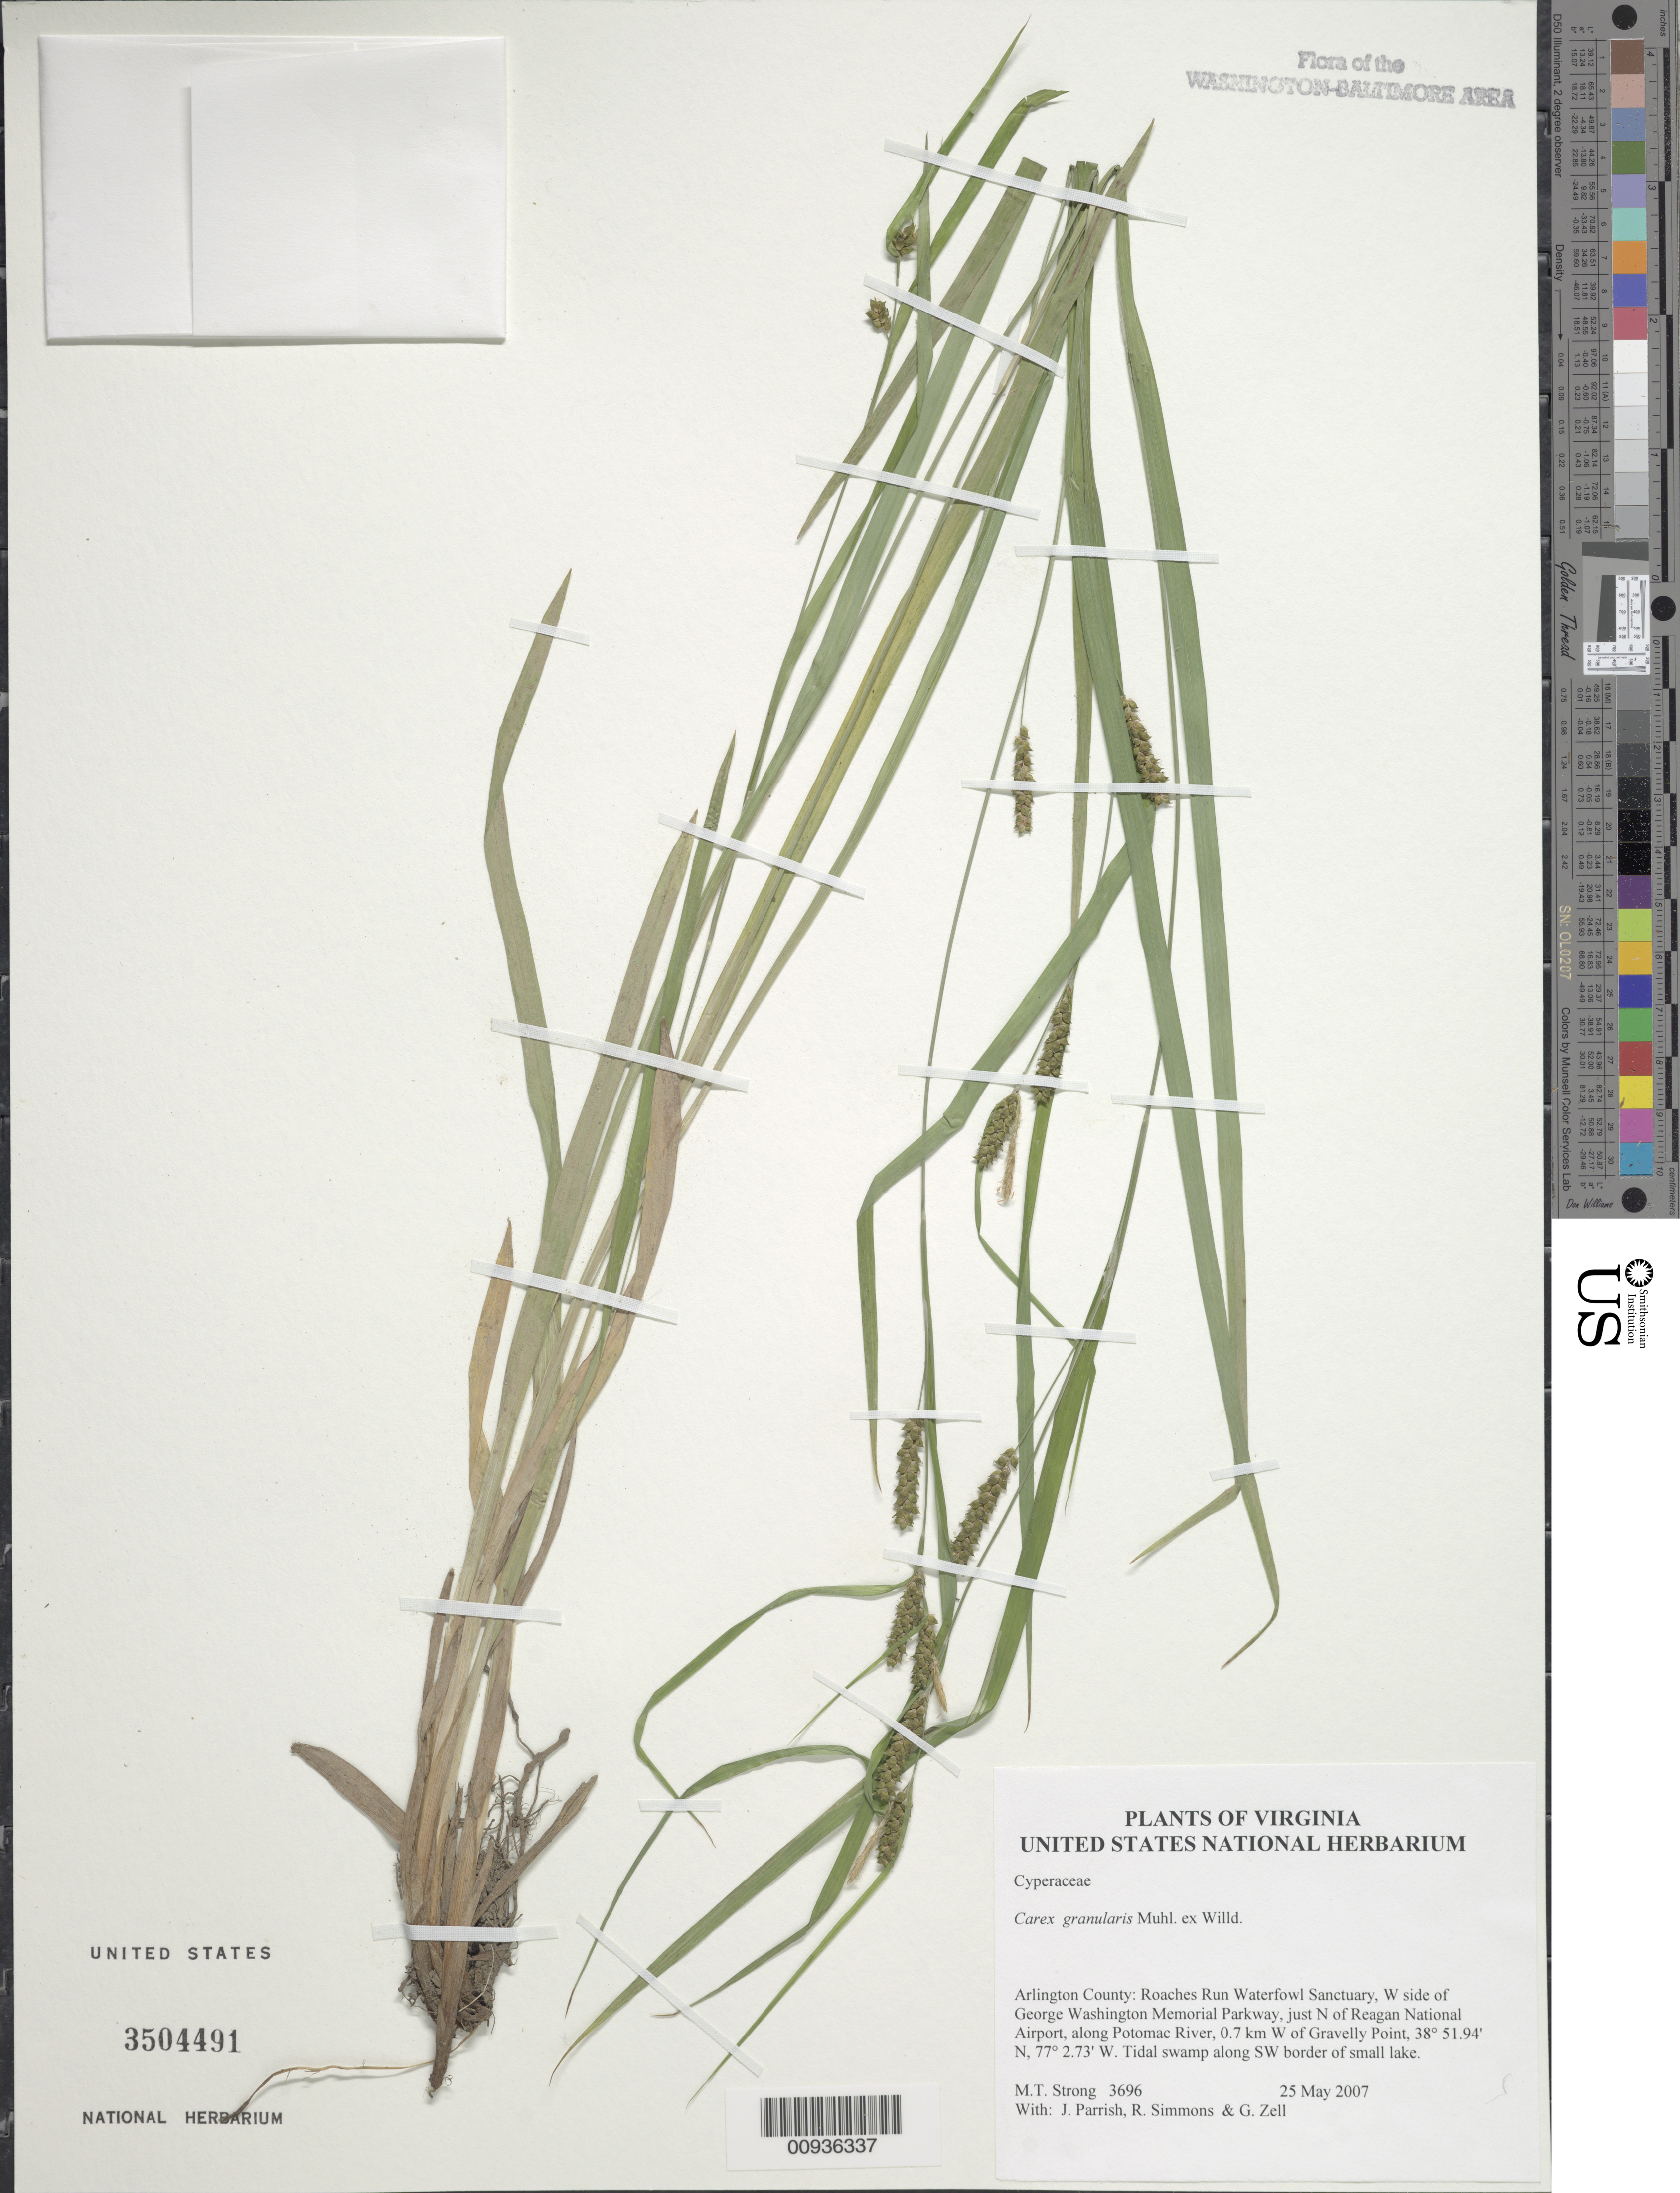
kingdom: Plantae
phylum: Tracheophyta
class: Liliopsida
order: Poales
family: Cyperaceae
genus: Carex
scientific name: Carex granularis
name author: Muhl. ex Willd.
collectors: M. T. Strong, J. Parrish, R. Simmons & G. Zell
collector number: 3696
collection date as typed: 11 Sep 2006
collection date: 2006-09-11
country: United States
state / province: Virginia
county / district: Arlington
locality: Roaches Run Waterfowl Sanctuary, W side of George Washington Memorial Parkway, just N of Reagan National Airport, along Potomac River, 0.7 km W of Gravelly Point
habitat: tidal swamp along SW border of small lake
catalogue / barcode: US 3504491